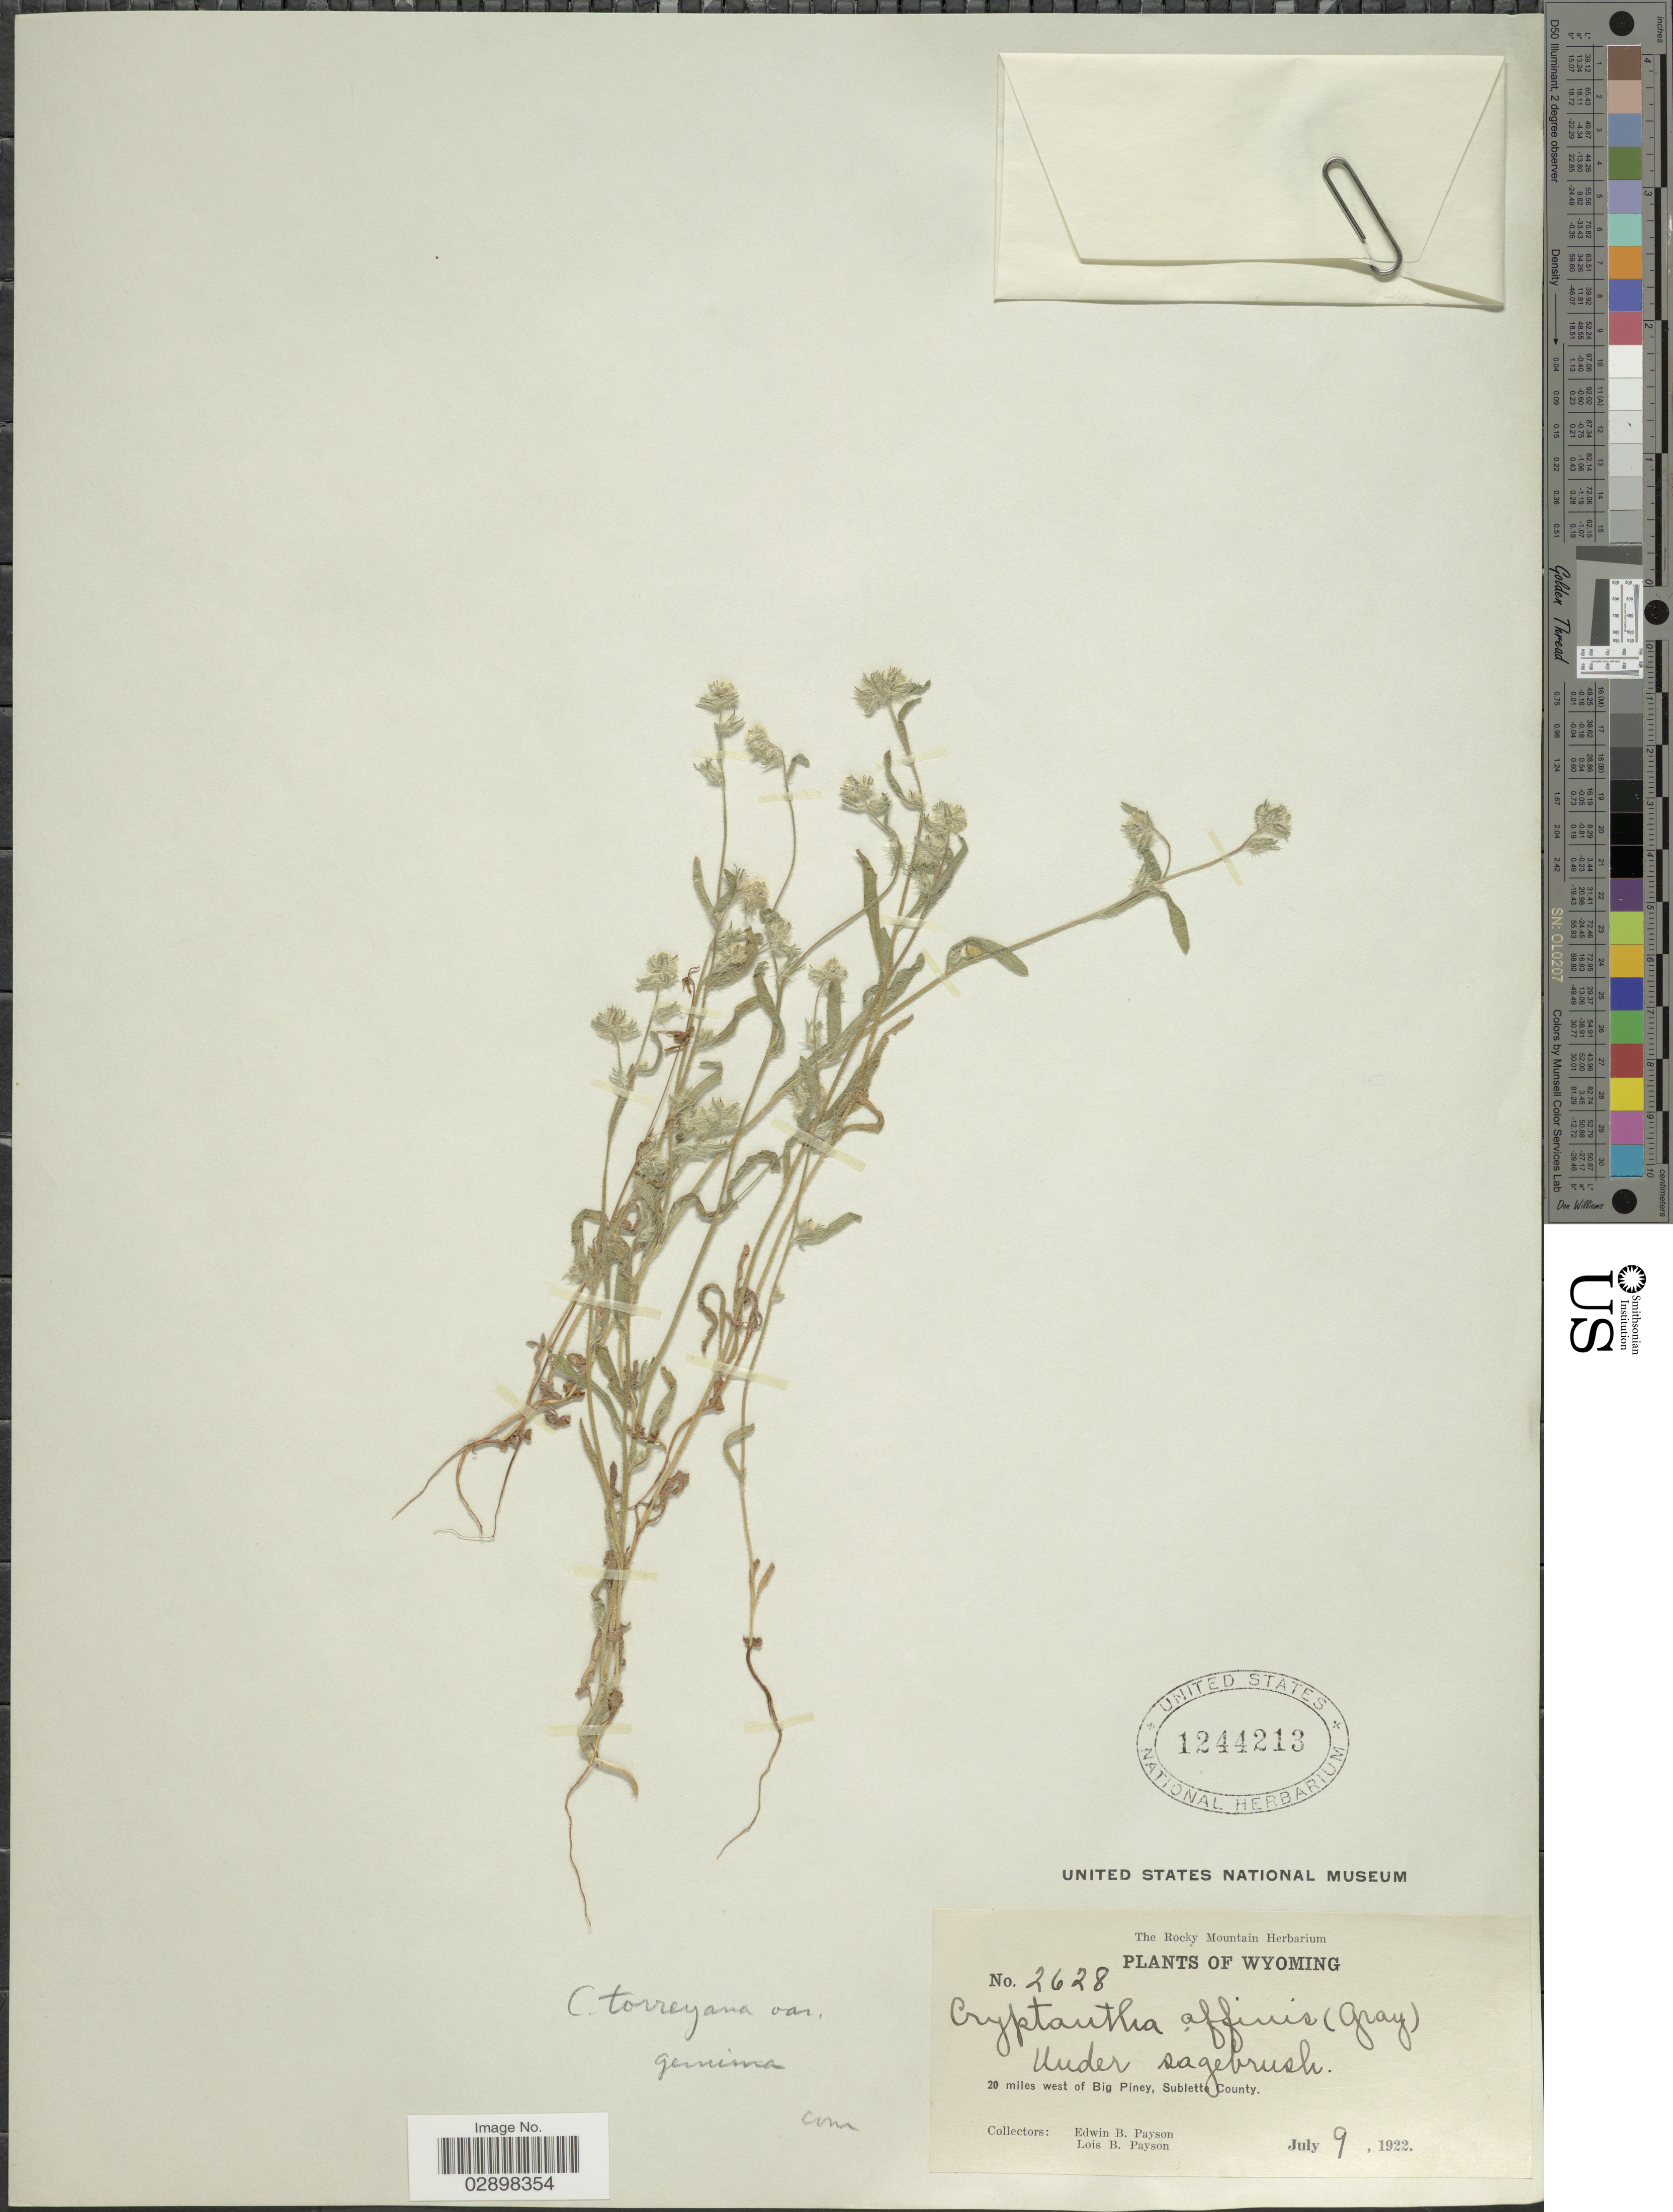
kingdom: Plantae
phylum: Tracheophyta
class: Magnoliopsida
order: Boraginales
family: Boraginaceae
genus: Cryptantha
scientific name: Cryptantha torreyana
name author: (A. Gray) S.W. Greene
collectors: E. B. Payson & L. Payson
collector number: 2628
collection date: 1922-07-09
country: United States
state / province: Wyoming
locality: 20 miles west of Big Piney, Sublette County.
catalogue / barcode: US 1244213